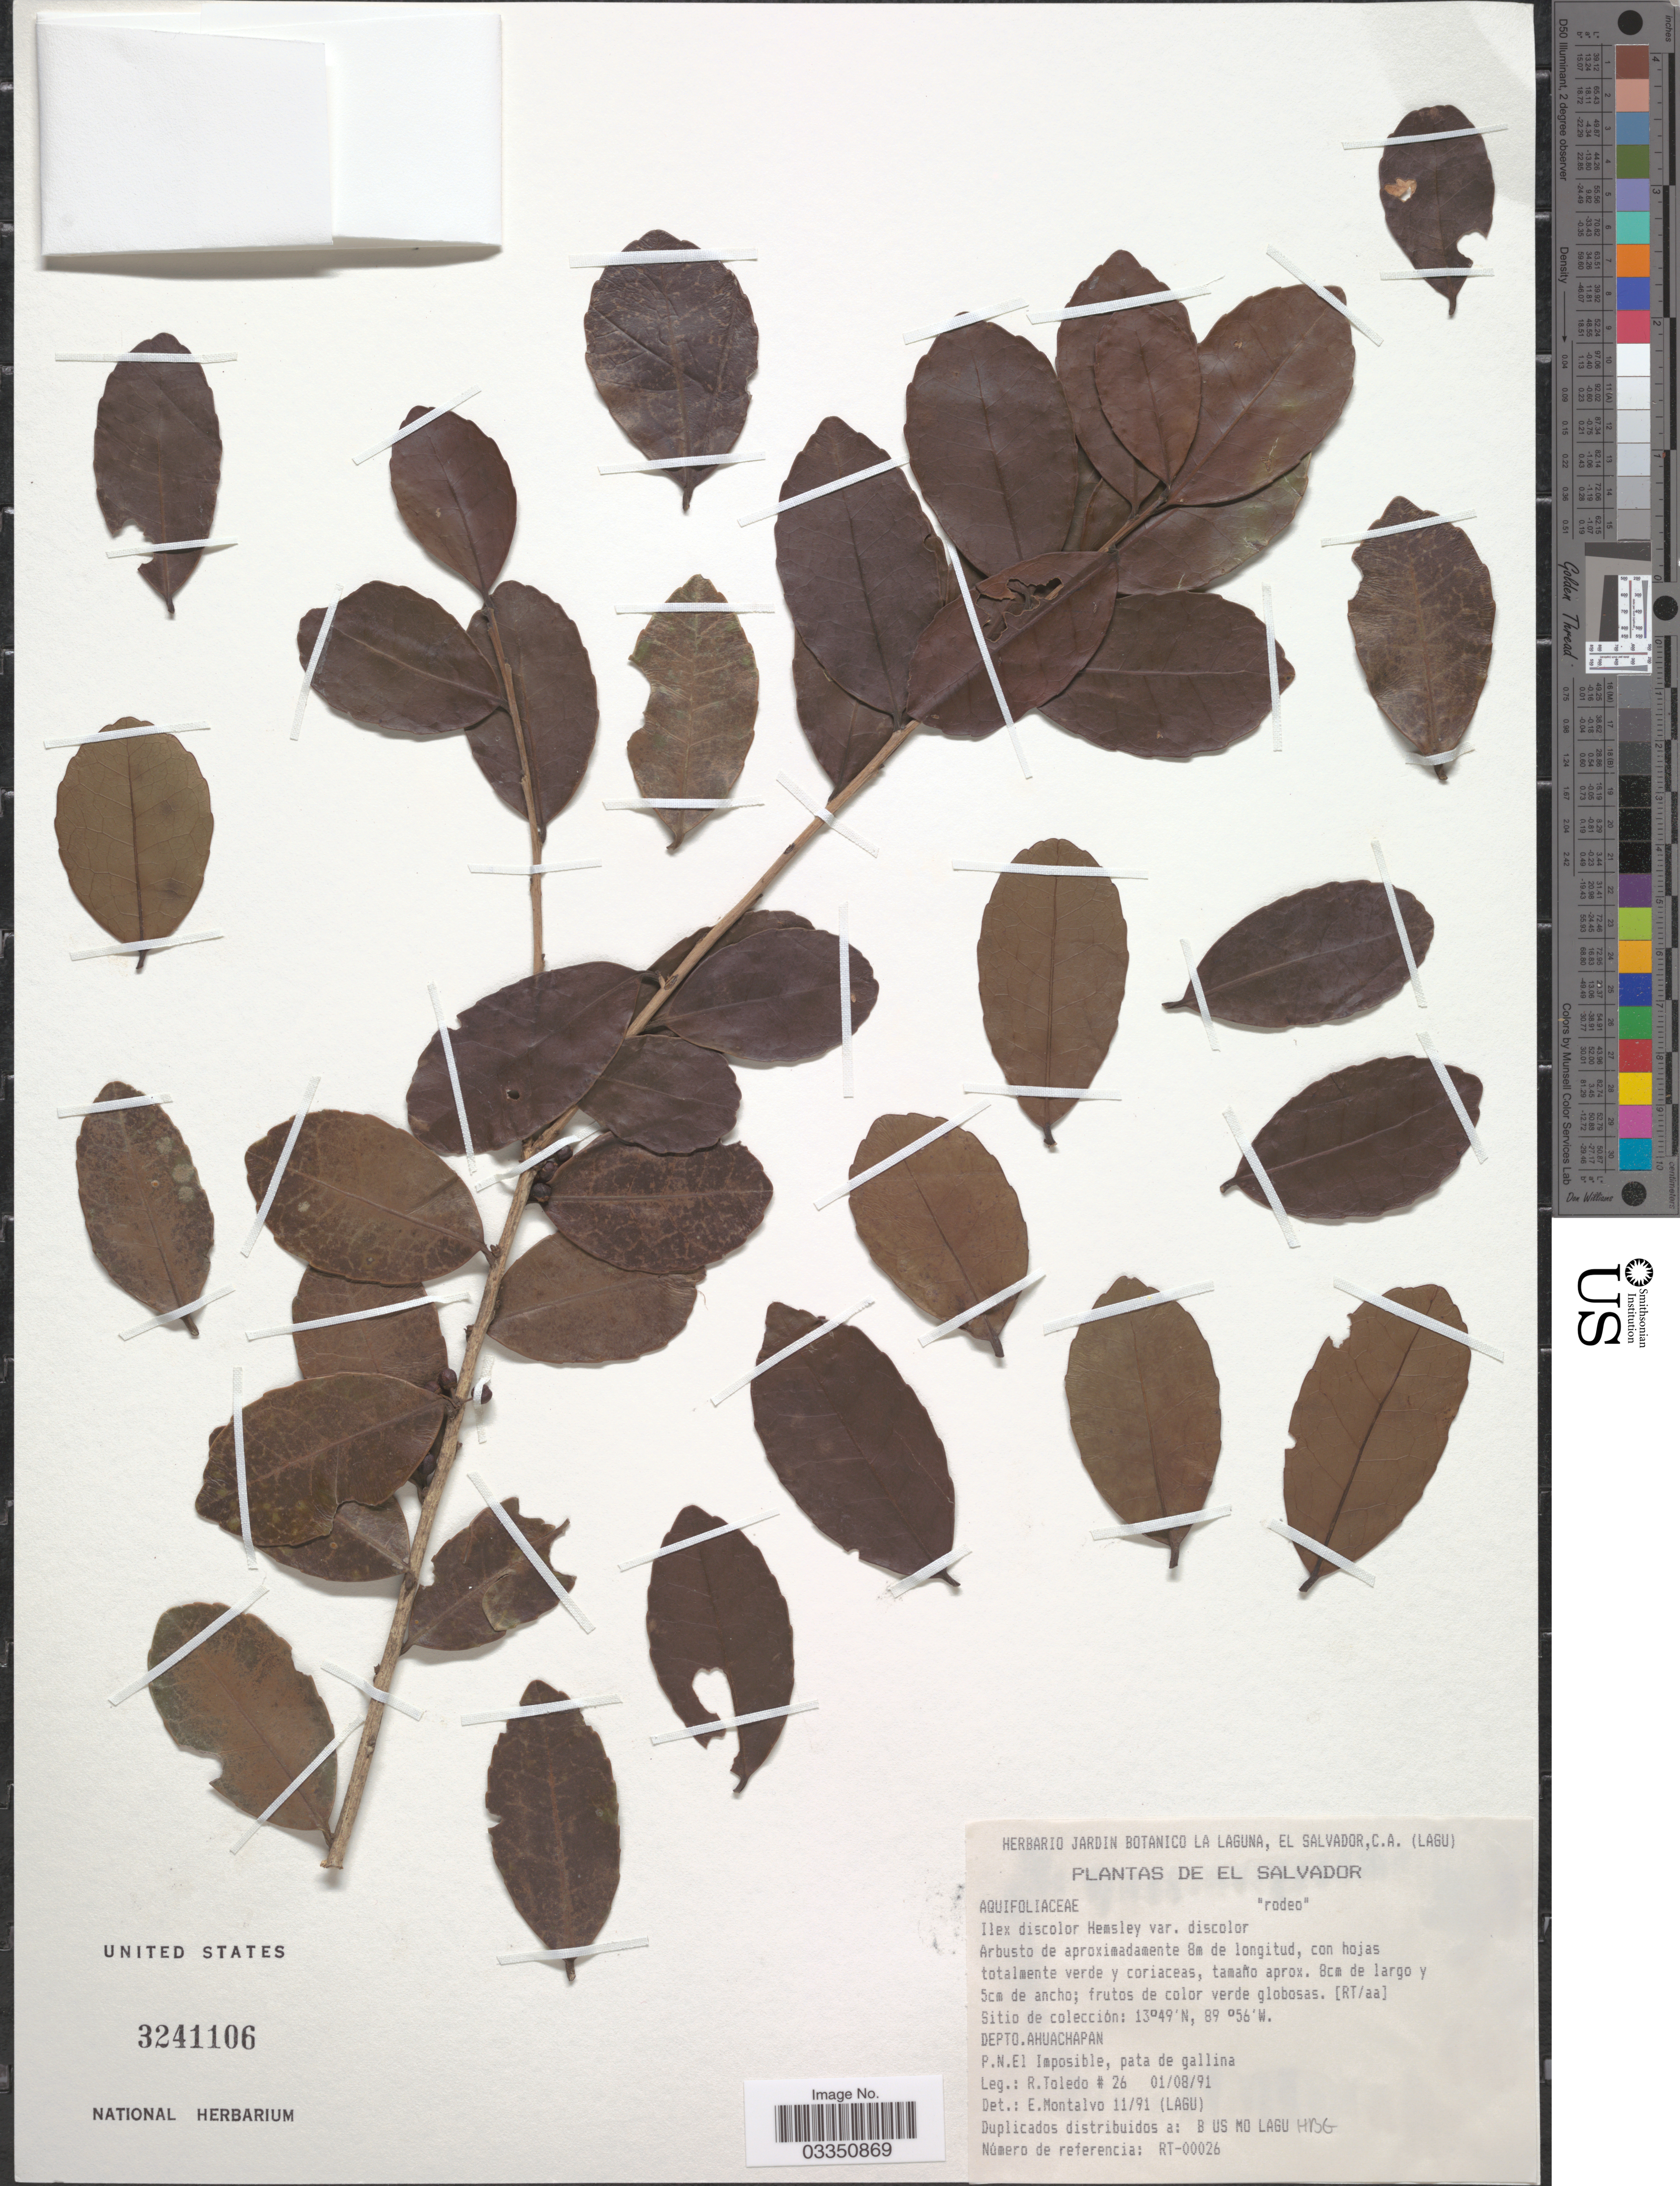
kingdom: Plantae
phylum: Tracheophyta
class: Magnoliopsida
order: Aquifoliales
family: Aquifoliaceae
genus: Ilex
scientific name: Ilex discolor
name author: Hemsl.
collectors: R. Toledo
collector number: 26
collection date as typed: Transcribed d/m/y: 1/8/91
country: El Salvador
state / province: Ahuachapan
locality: Depto. Ahuachapan, P.N. El Imposible, pata de gallina.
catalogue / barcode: US 3241106